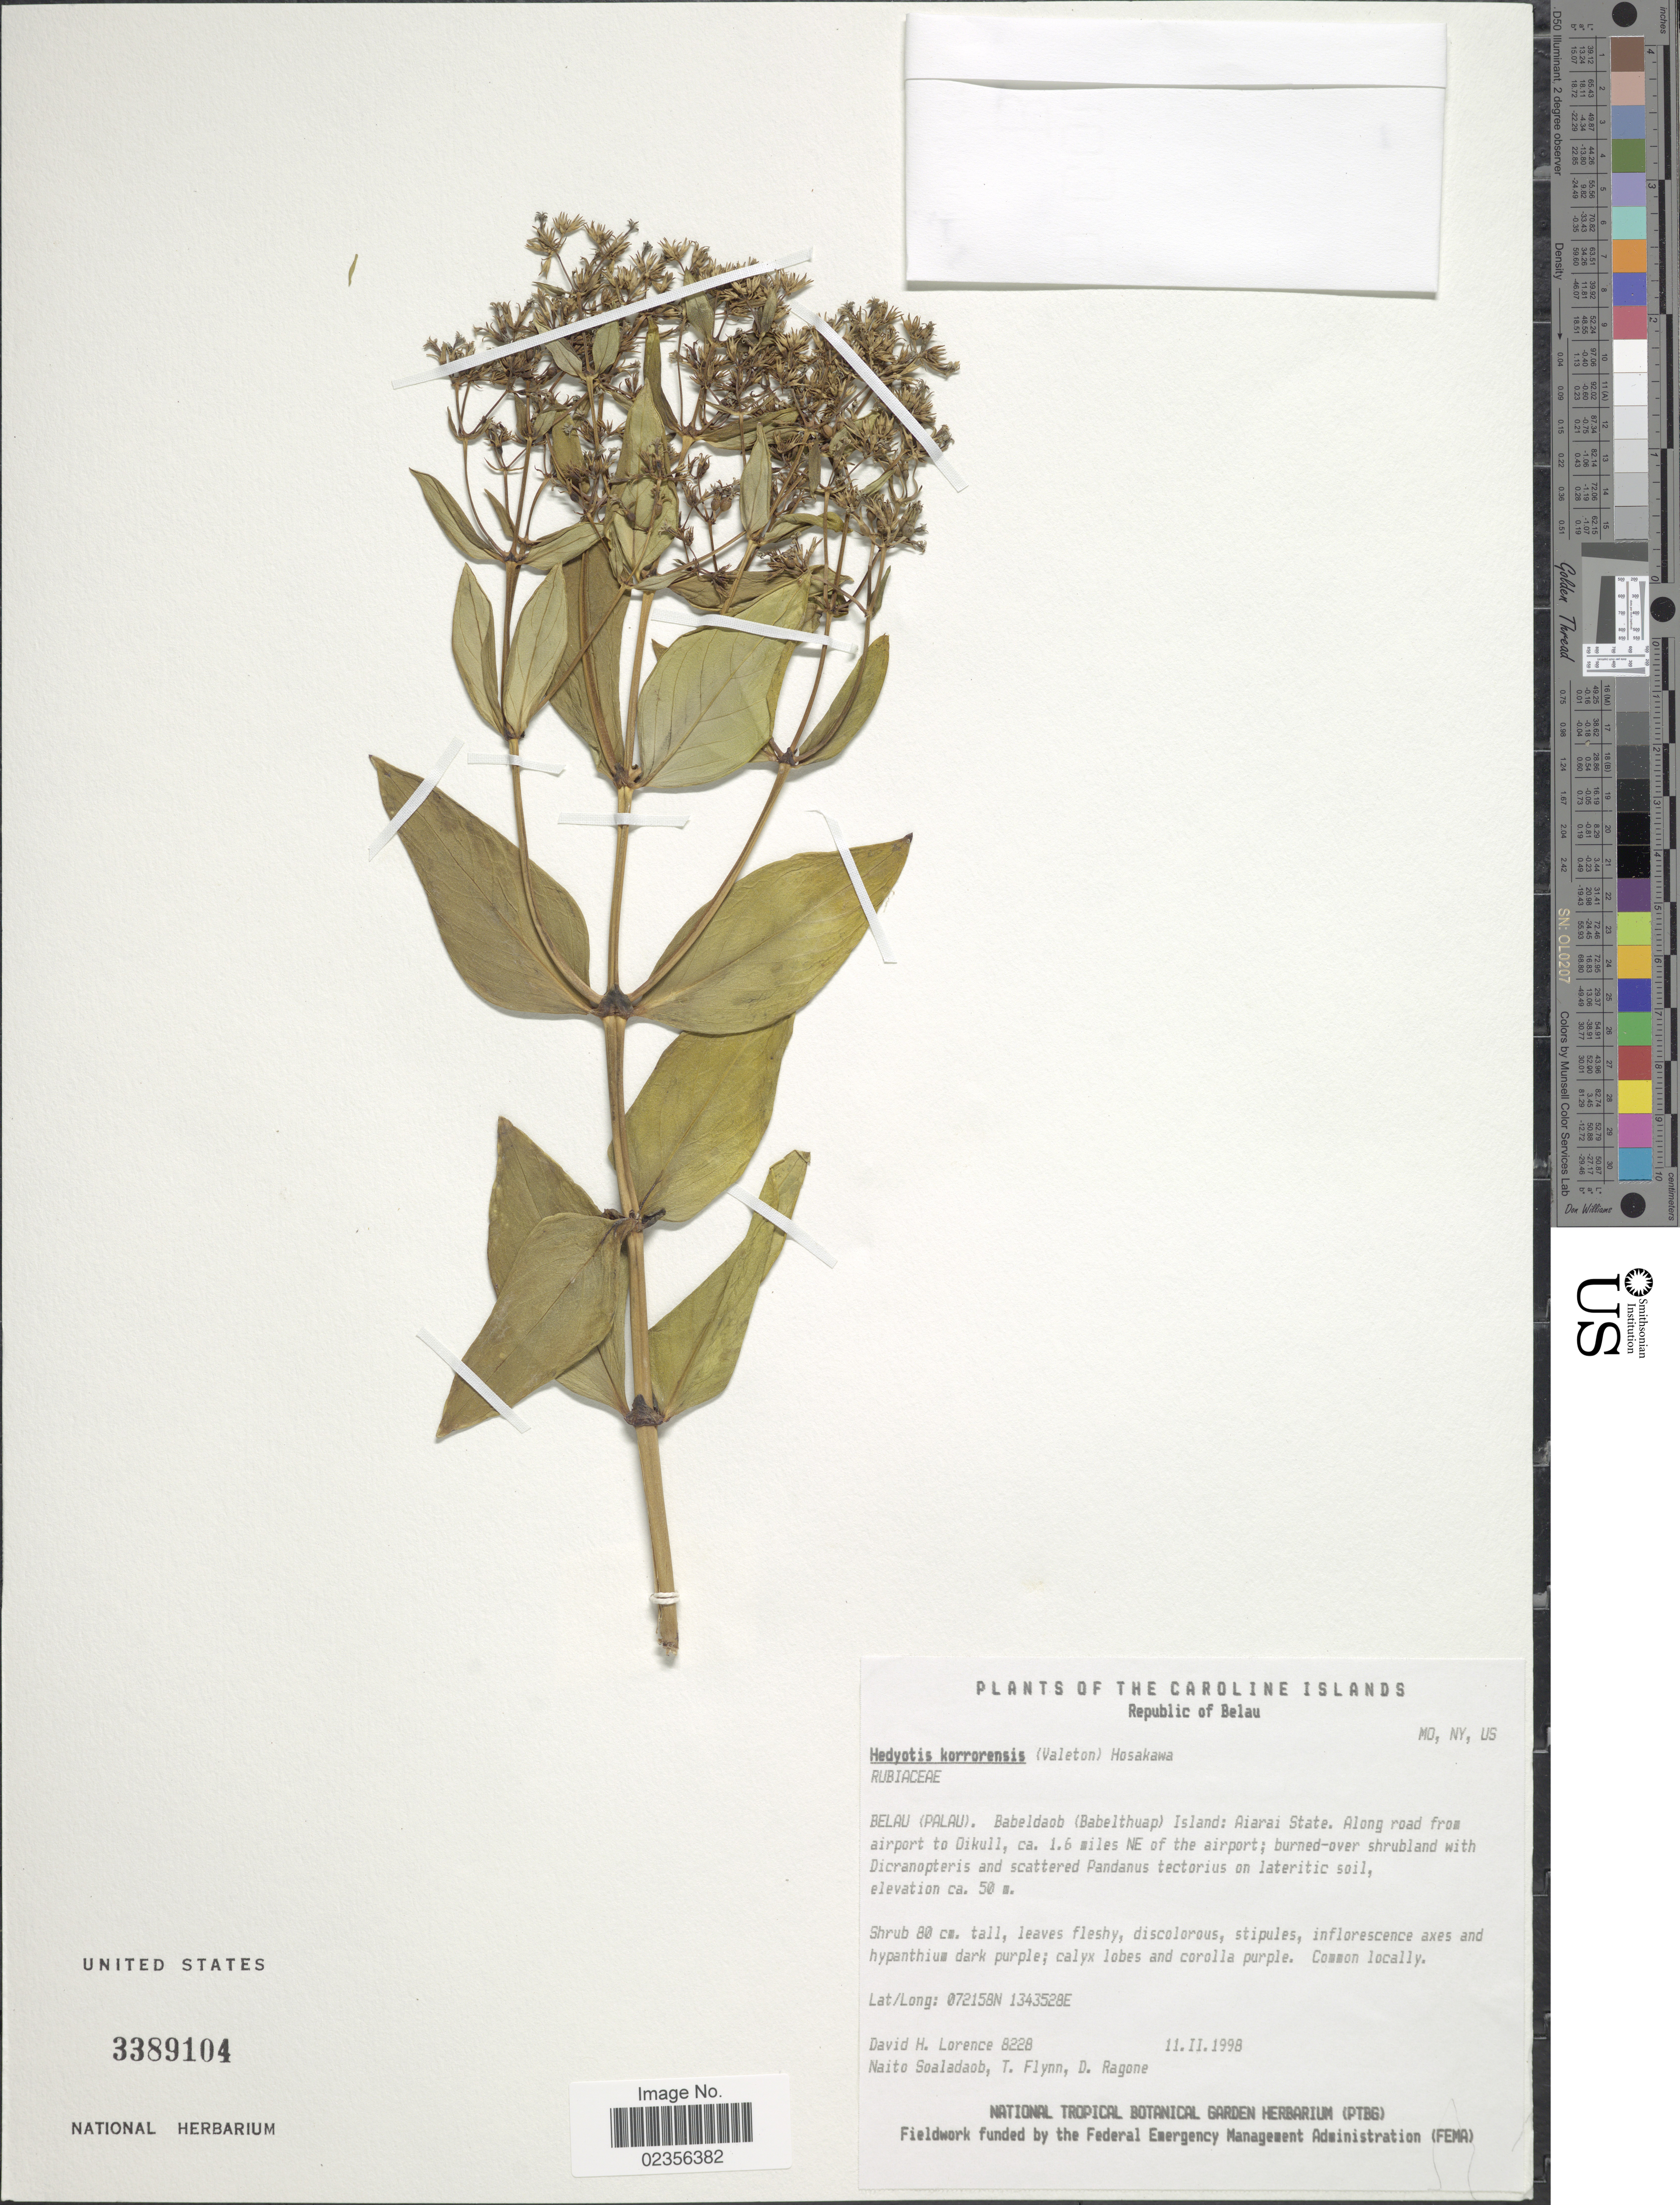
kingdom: Plantae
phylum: Tracheophyta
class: Magnoliopsida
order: Gentianales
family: Rubiaceae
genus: Hedyotis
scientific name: Hedyotis korrorensis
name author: Hosok.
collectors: D. Lorence, N. Soaladaob, T. Flynn & D. Ragone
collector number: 8828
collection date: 1998-02-11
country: Palau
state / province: Airai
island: Babeldaob [Babelthuap]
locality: Babeldaob Island (Babelthuap) Island: Airai State, Along road from airport to Oikull, 1.6 miles NE of the airport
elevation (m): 50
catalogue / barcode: US 3389104